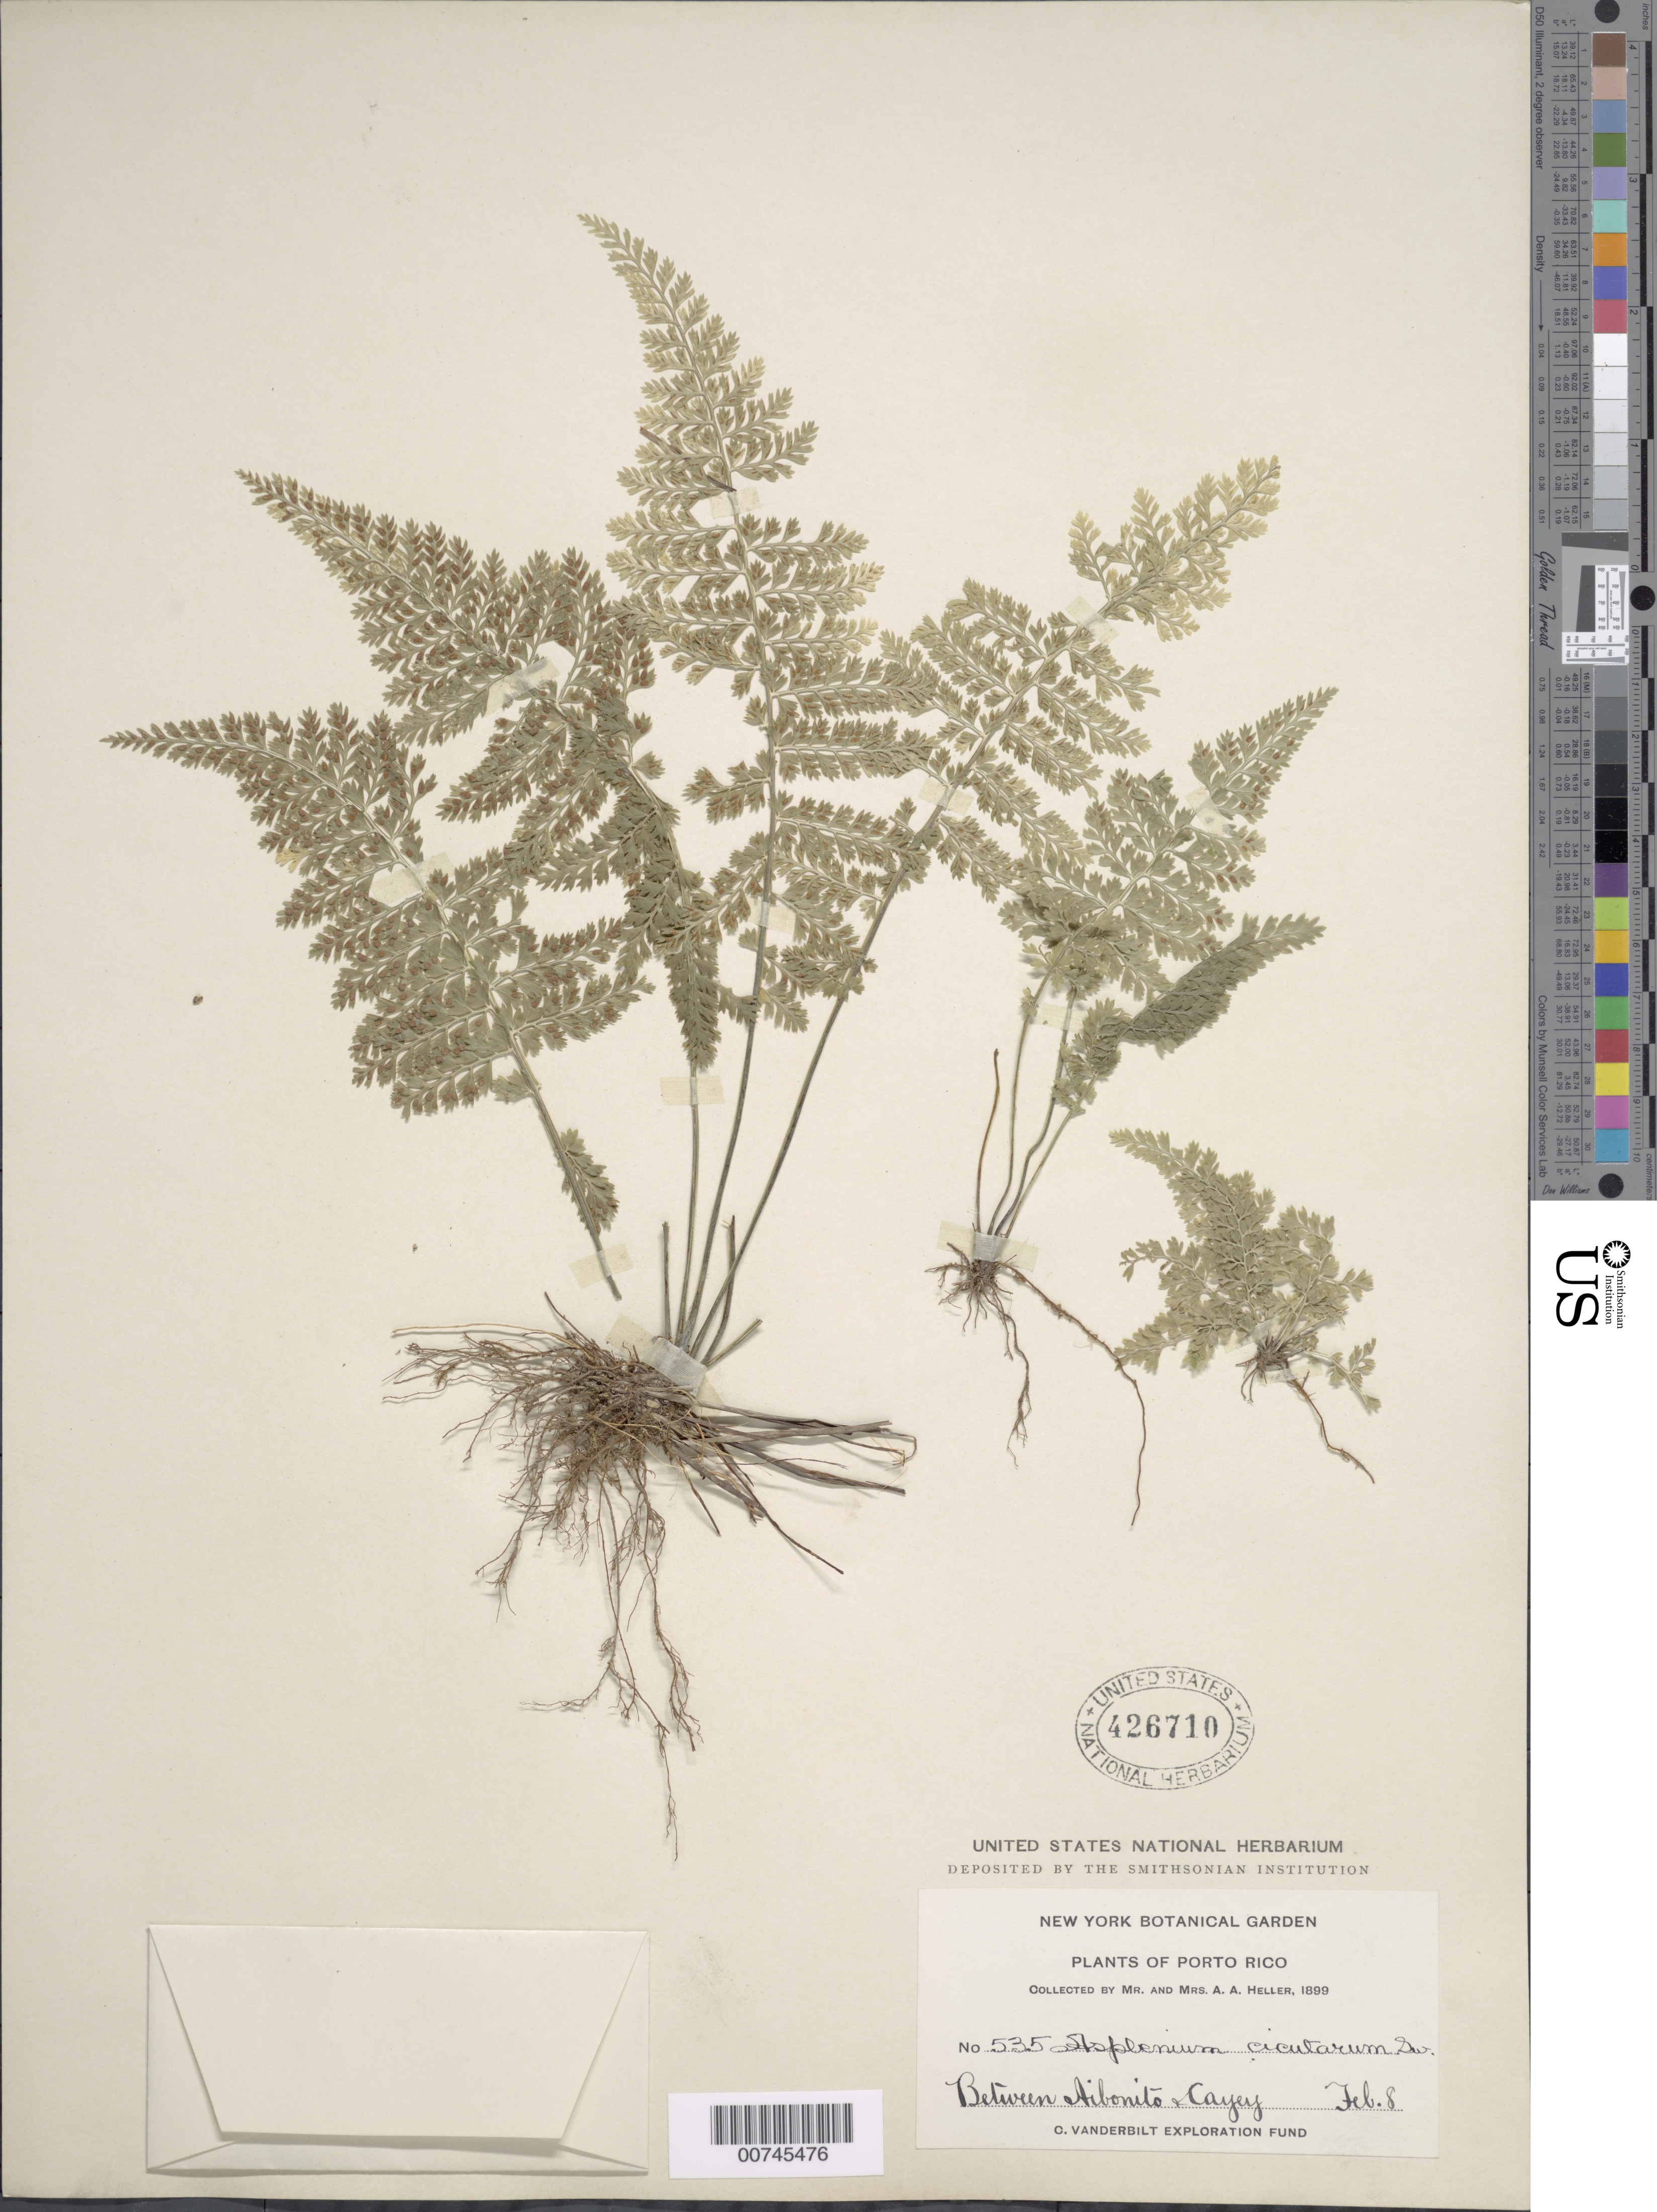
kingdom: Plantae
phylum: Tracheophyta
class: Polypodiopsida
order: Polypodiales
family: Aspleniaceae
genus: Asplenium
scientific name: Asplenium cristatum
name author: Lam.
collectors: A. A. Heller & E. G. Heller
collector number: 535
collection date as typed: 08 Feb 1899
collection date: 1899-02-08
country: Puerto Rico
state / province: Abonito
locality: Between Aibonito and Cayey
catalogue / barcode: US 426710